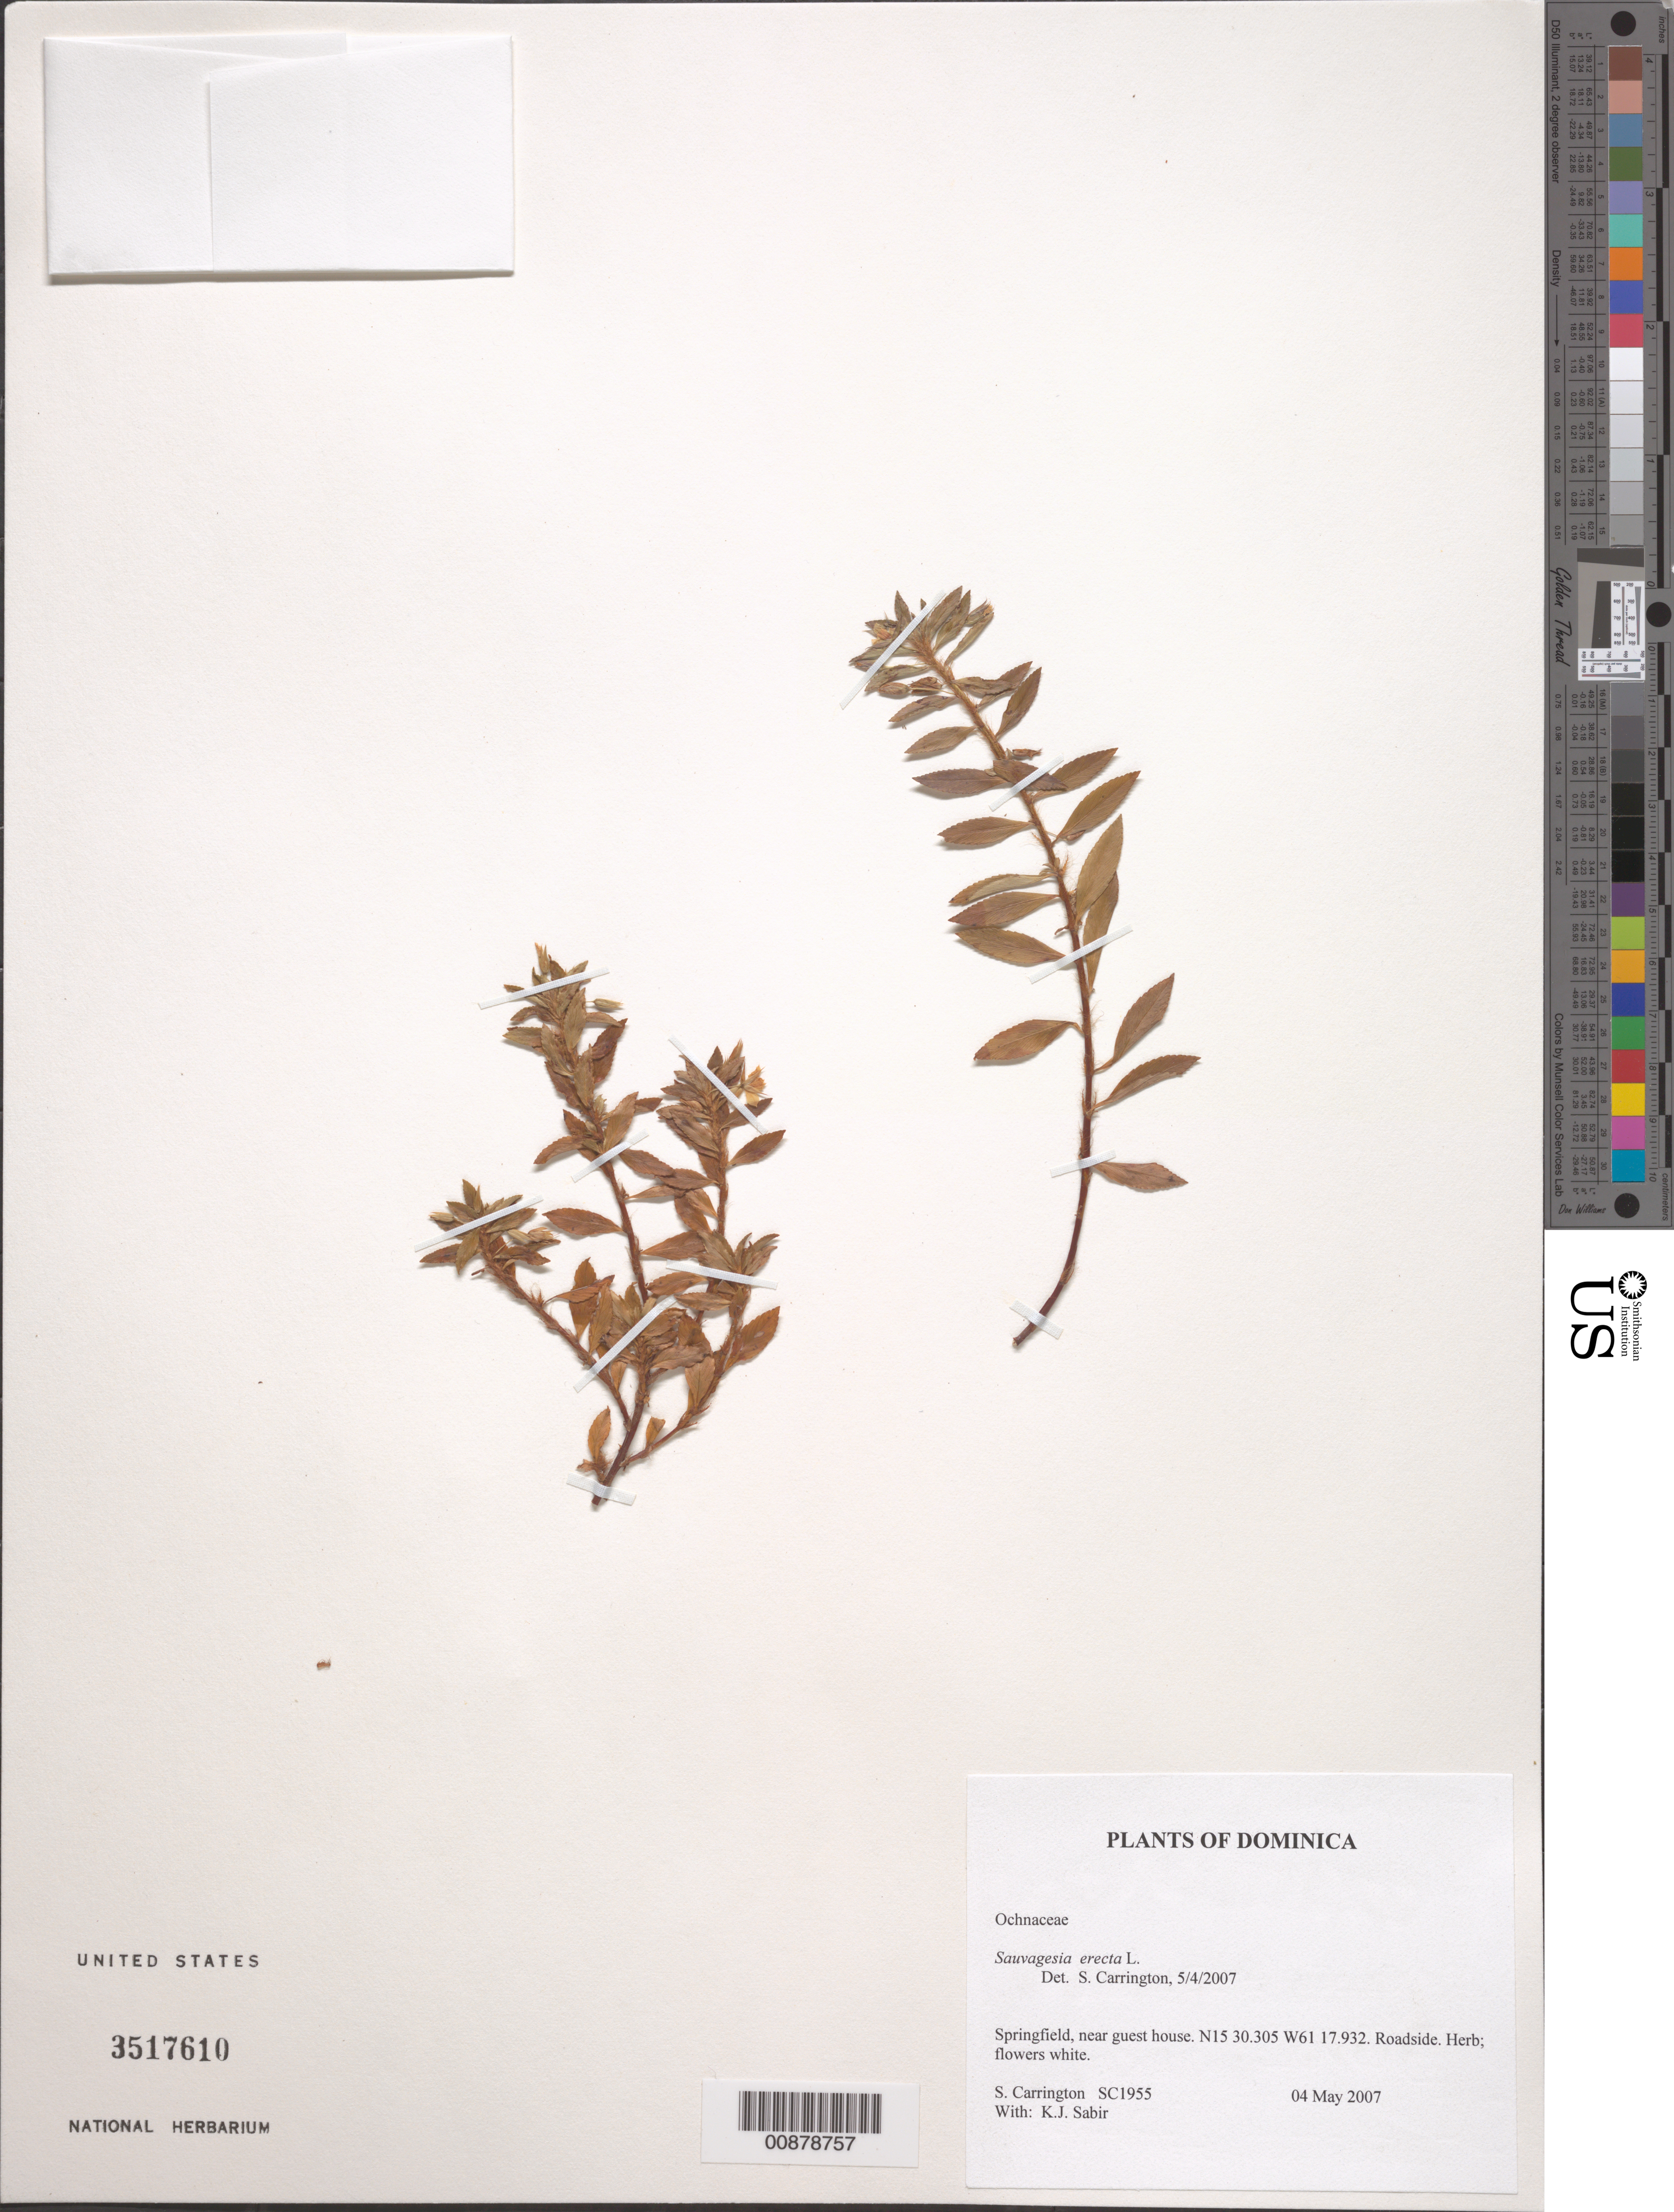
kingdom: Plantae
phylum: Tracheophyta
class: Magnoliopsida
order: Malpighiales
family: Ochnaceae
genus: Sauvagesia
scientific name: Sauvagesia erecta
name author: L.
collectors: C. M. S. Carrington & K. Sabir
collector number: SC 1955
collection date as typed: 04 May 2007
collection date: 2007-05-04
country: Dominica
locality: Springfield, near guest house.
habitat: Roadside.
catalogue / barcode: US 3517610